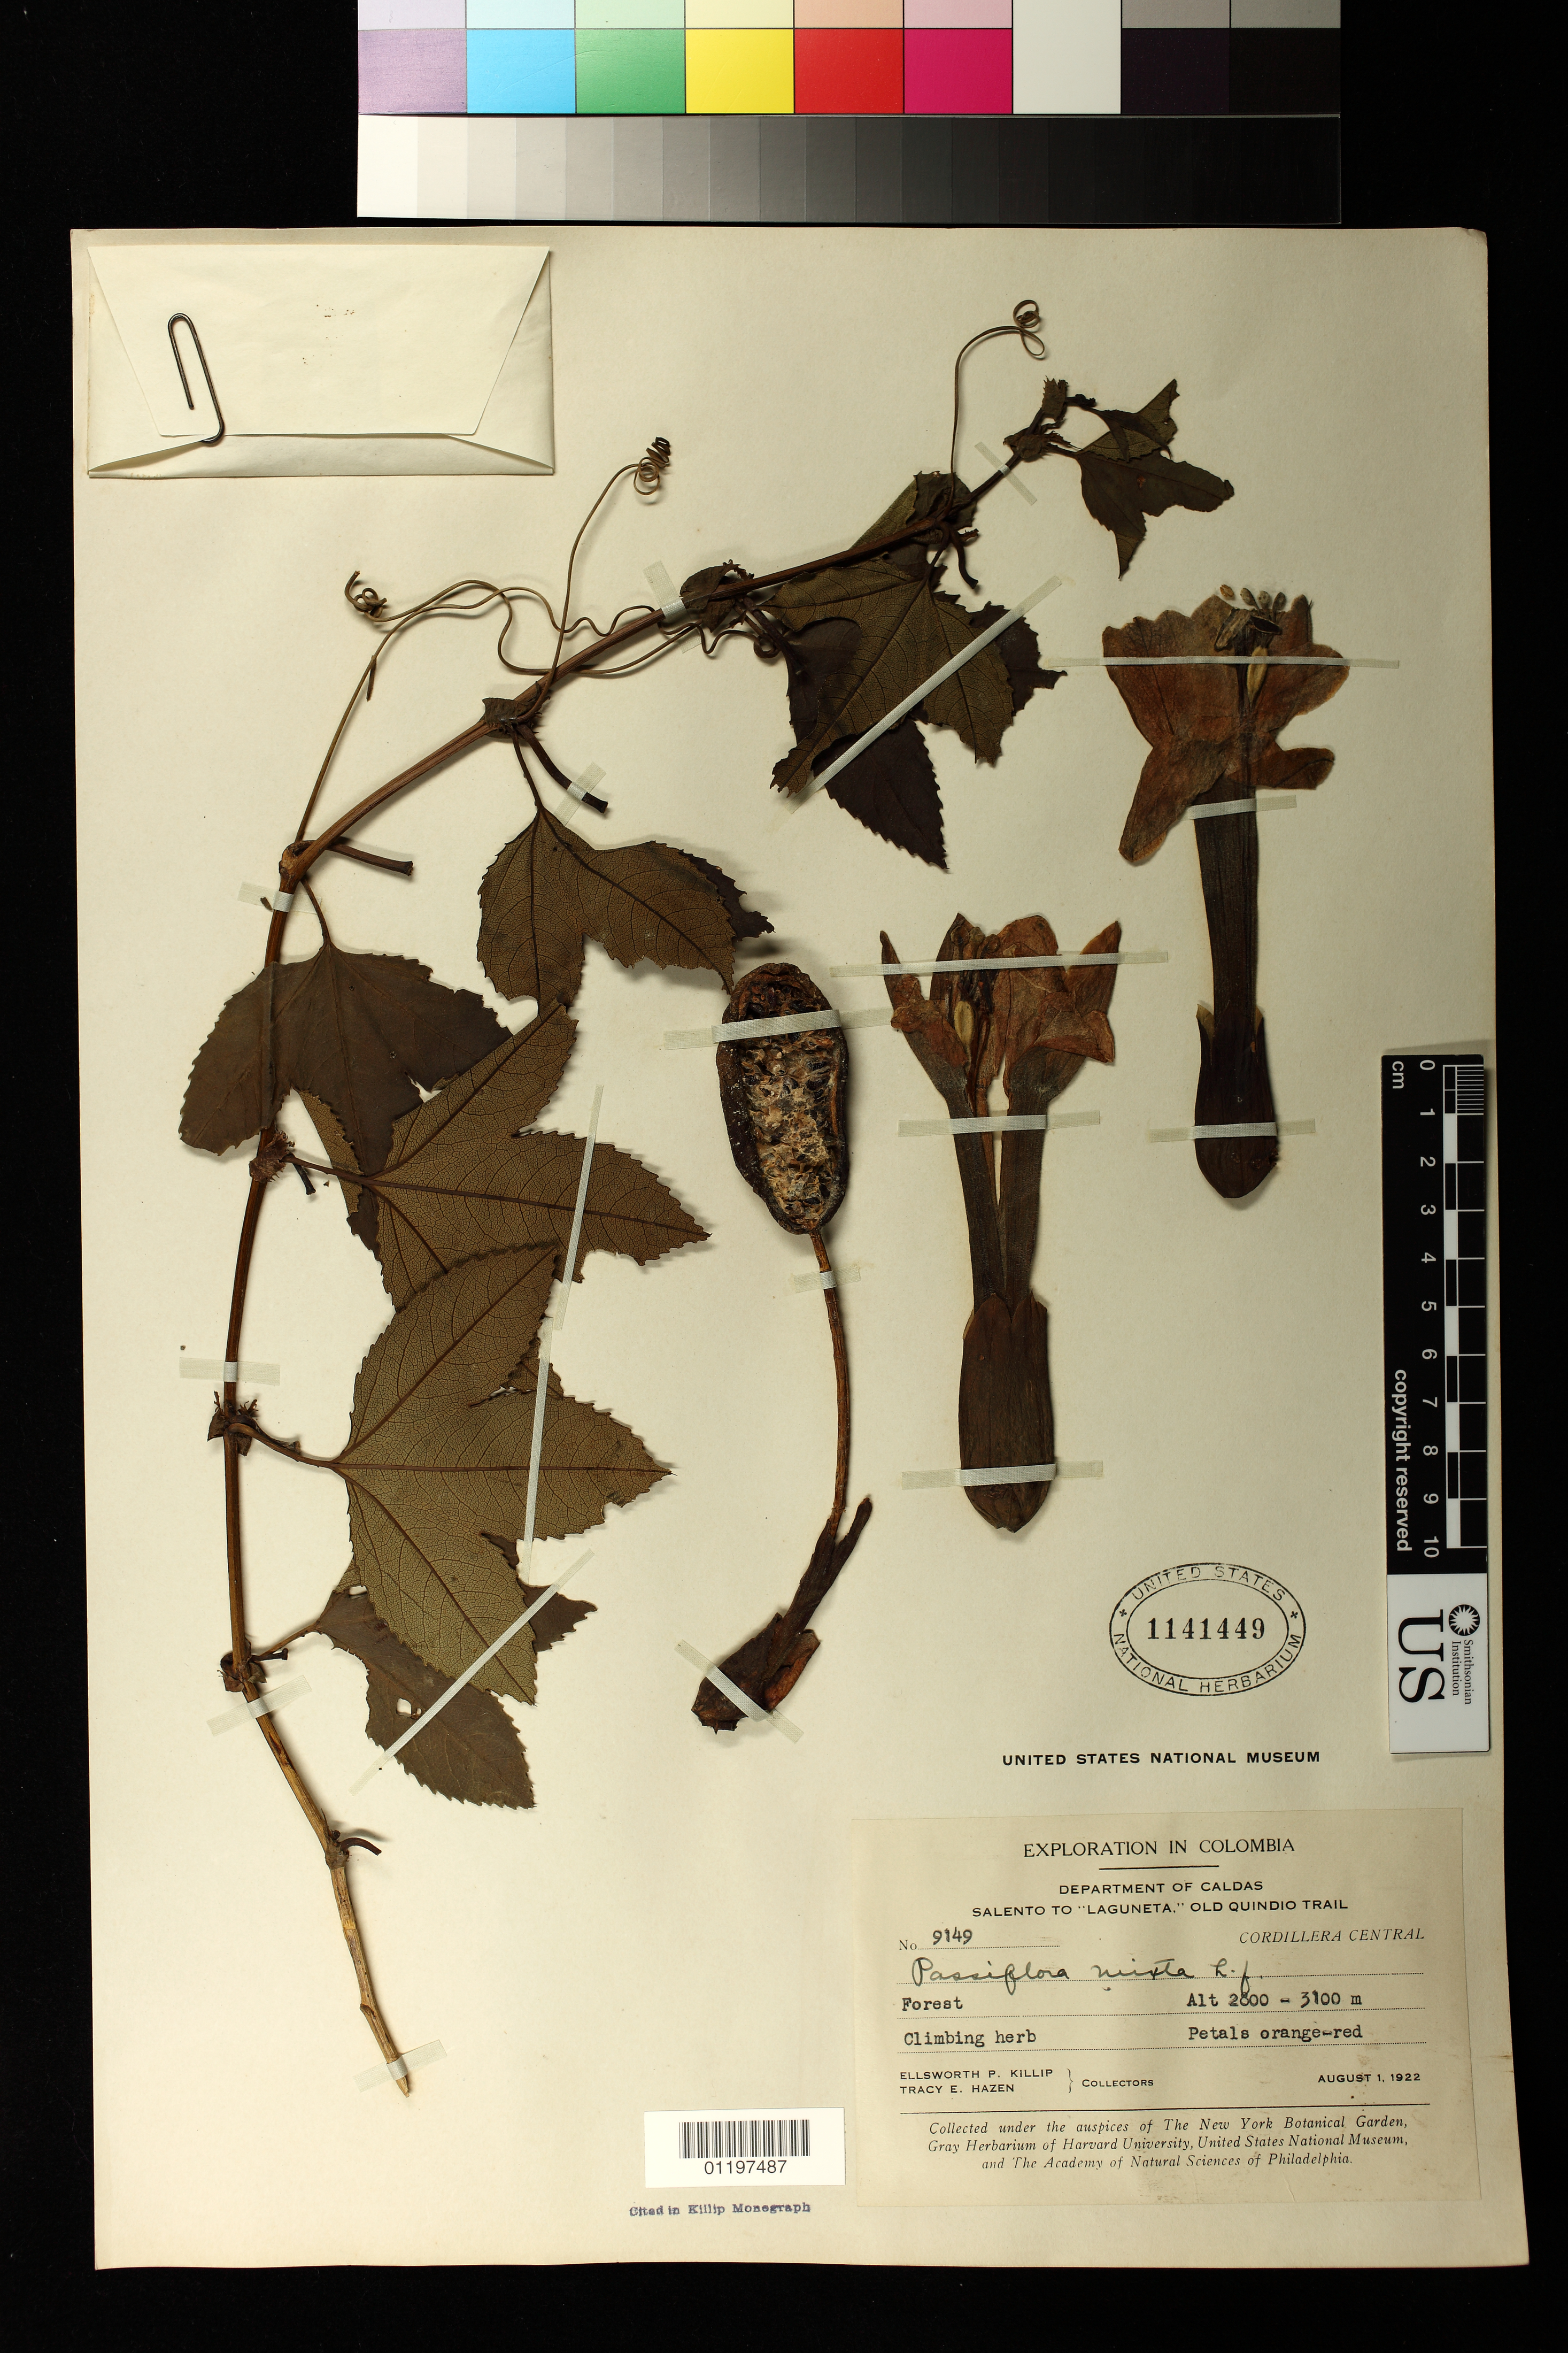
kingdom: Plantae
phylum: Tracheophyta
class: Magnoliopsida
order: Malpighiales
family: Passifloraceae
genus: Passiflora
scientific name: Passiflora mixta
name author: L. f.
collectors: E. P. Killip & T. E. Hazen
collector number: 9149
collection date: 1922-08-01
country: Colombia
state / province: Caldas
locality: Salento to "Laguneta," Old Quindo Trail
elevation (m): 2800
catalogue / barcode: US 1141449